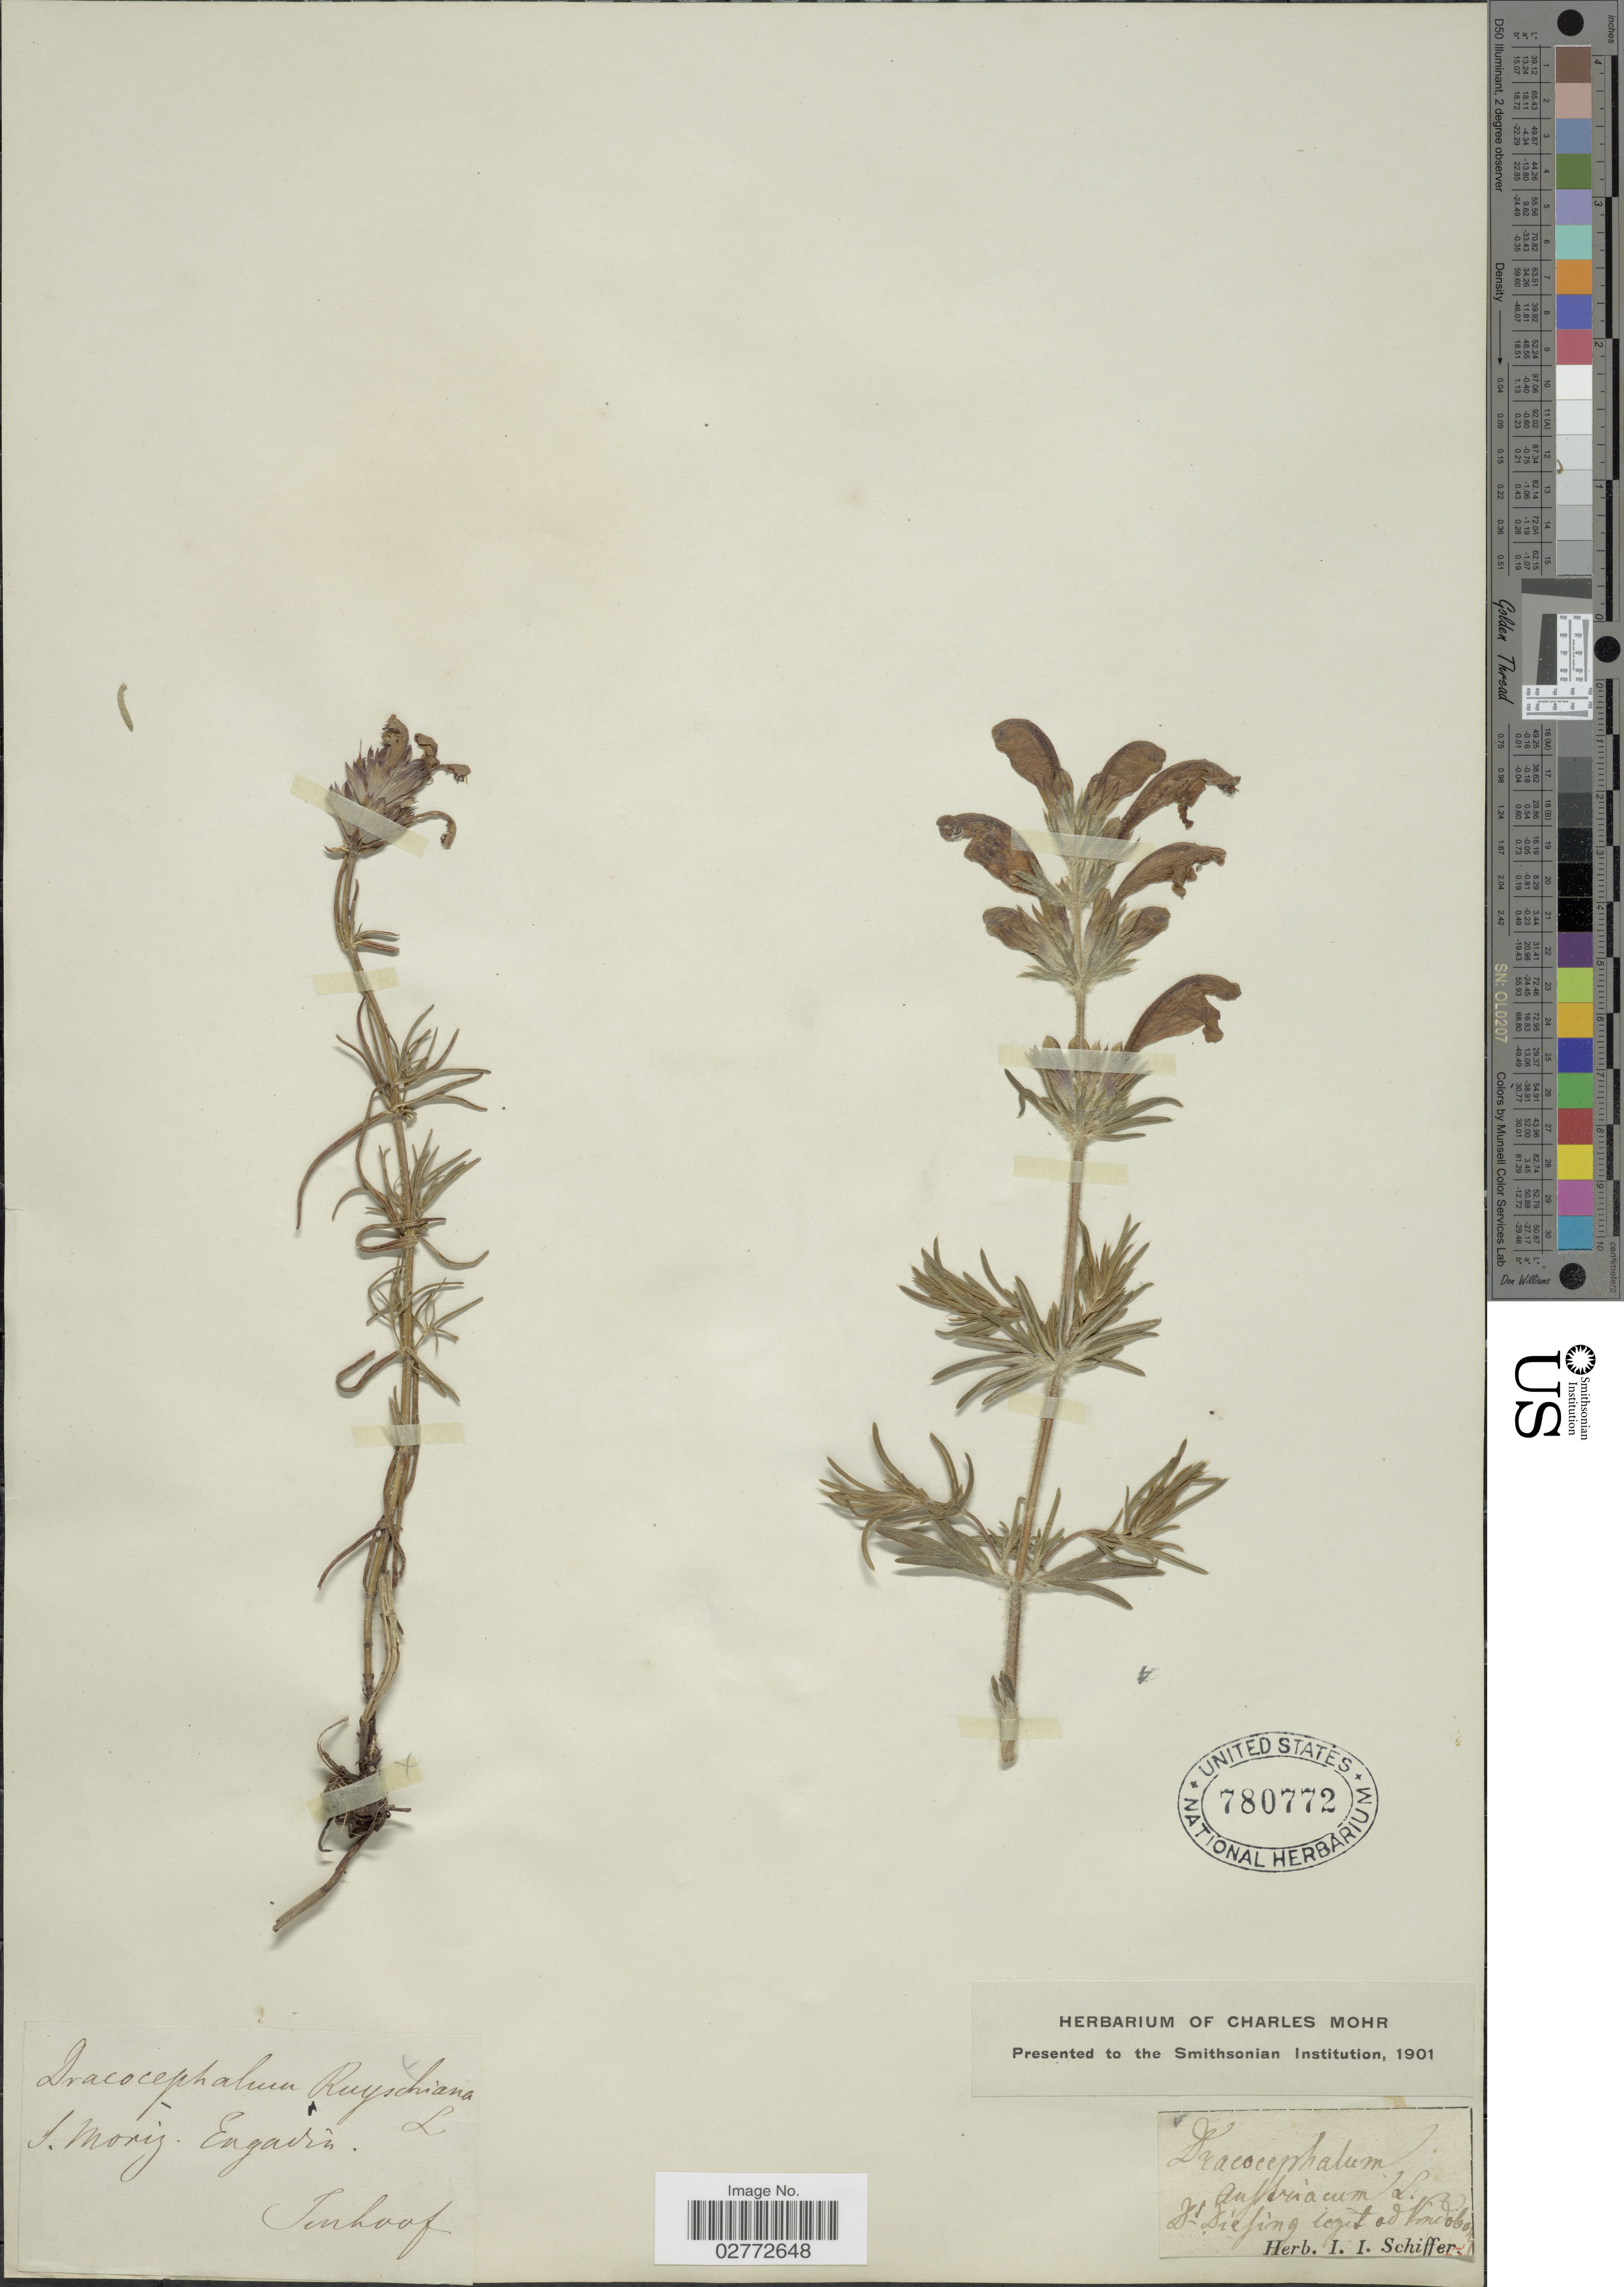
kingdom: Plantae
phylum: Tracheophyta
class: Magnoliopsida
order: Lamiales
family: Lamiaceae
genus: Dracocephalum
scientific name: Dracocephalum austriacum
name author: L.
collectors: Diefing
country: Switzerland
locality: Engadin. Tinkloof. Vindobon.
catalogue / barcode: US 780772